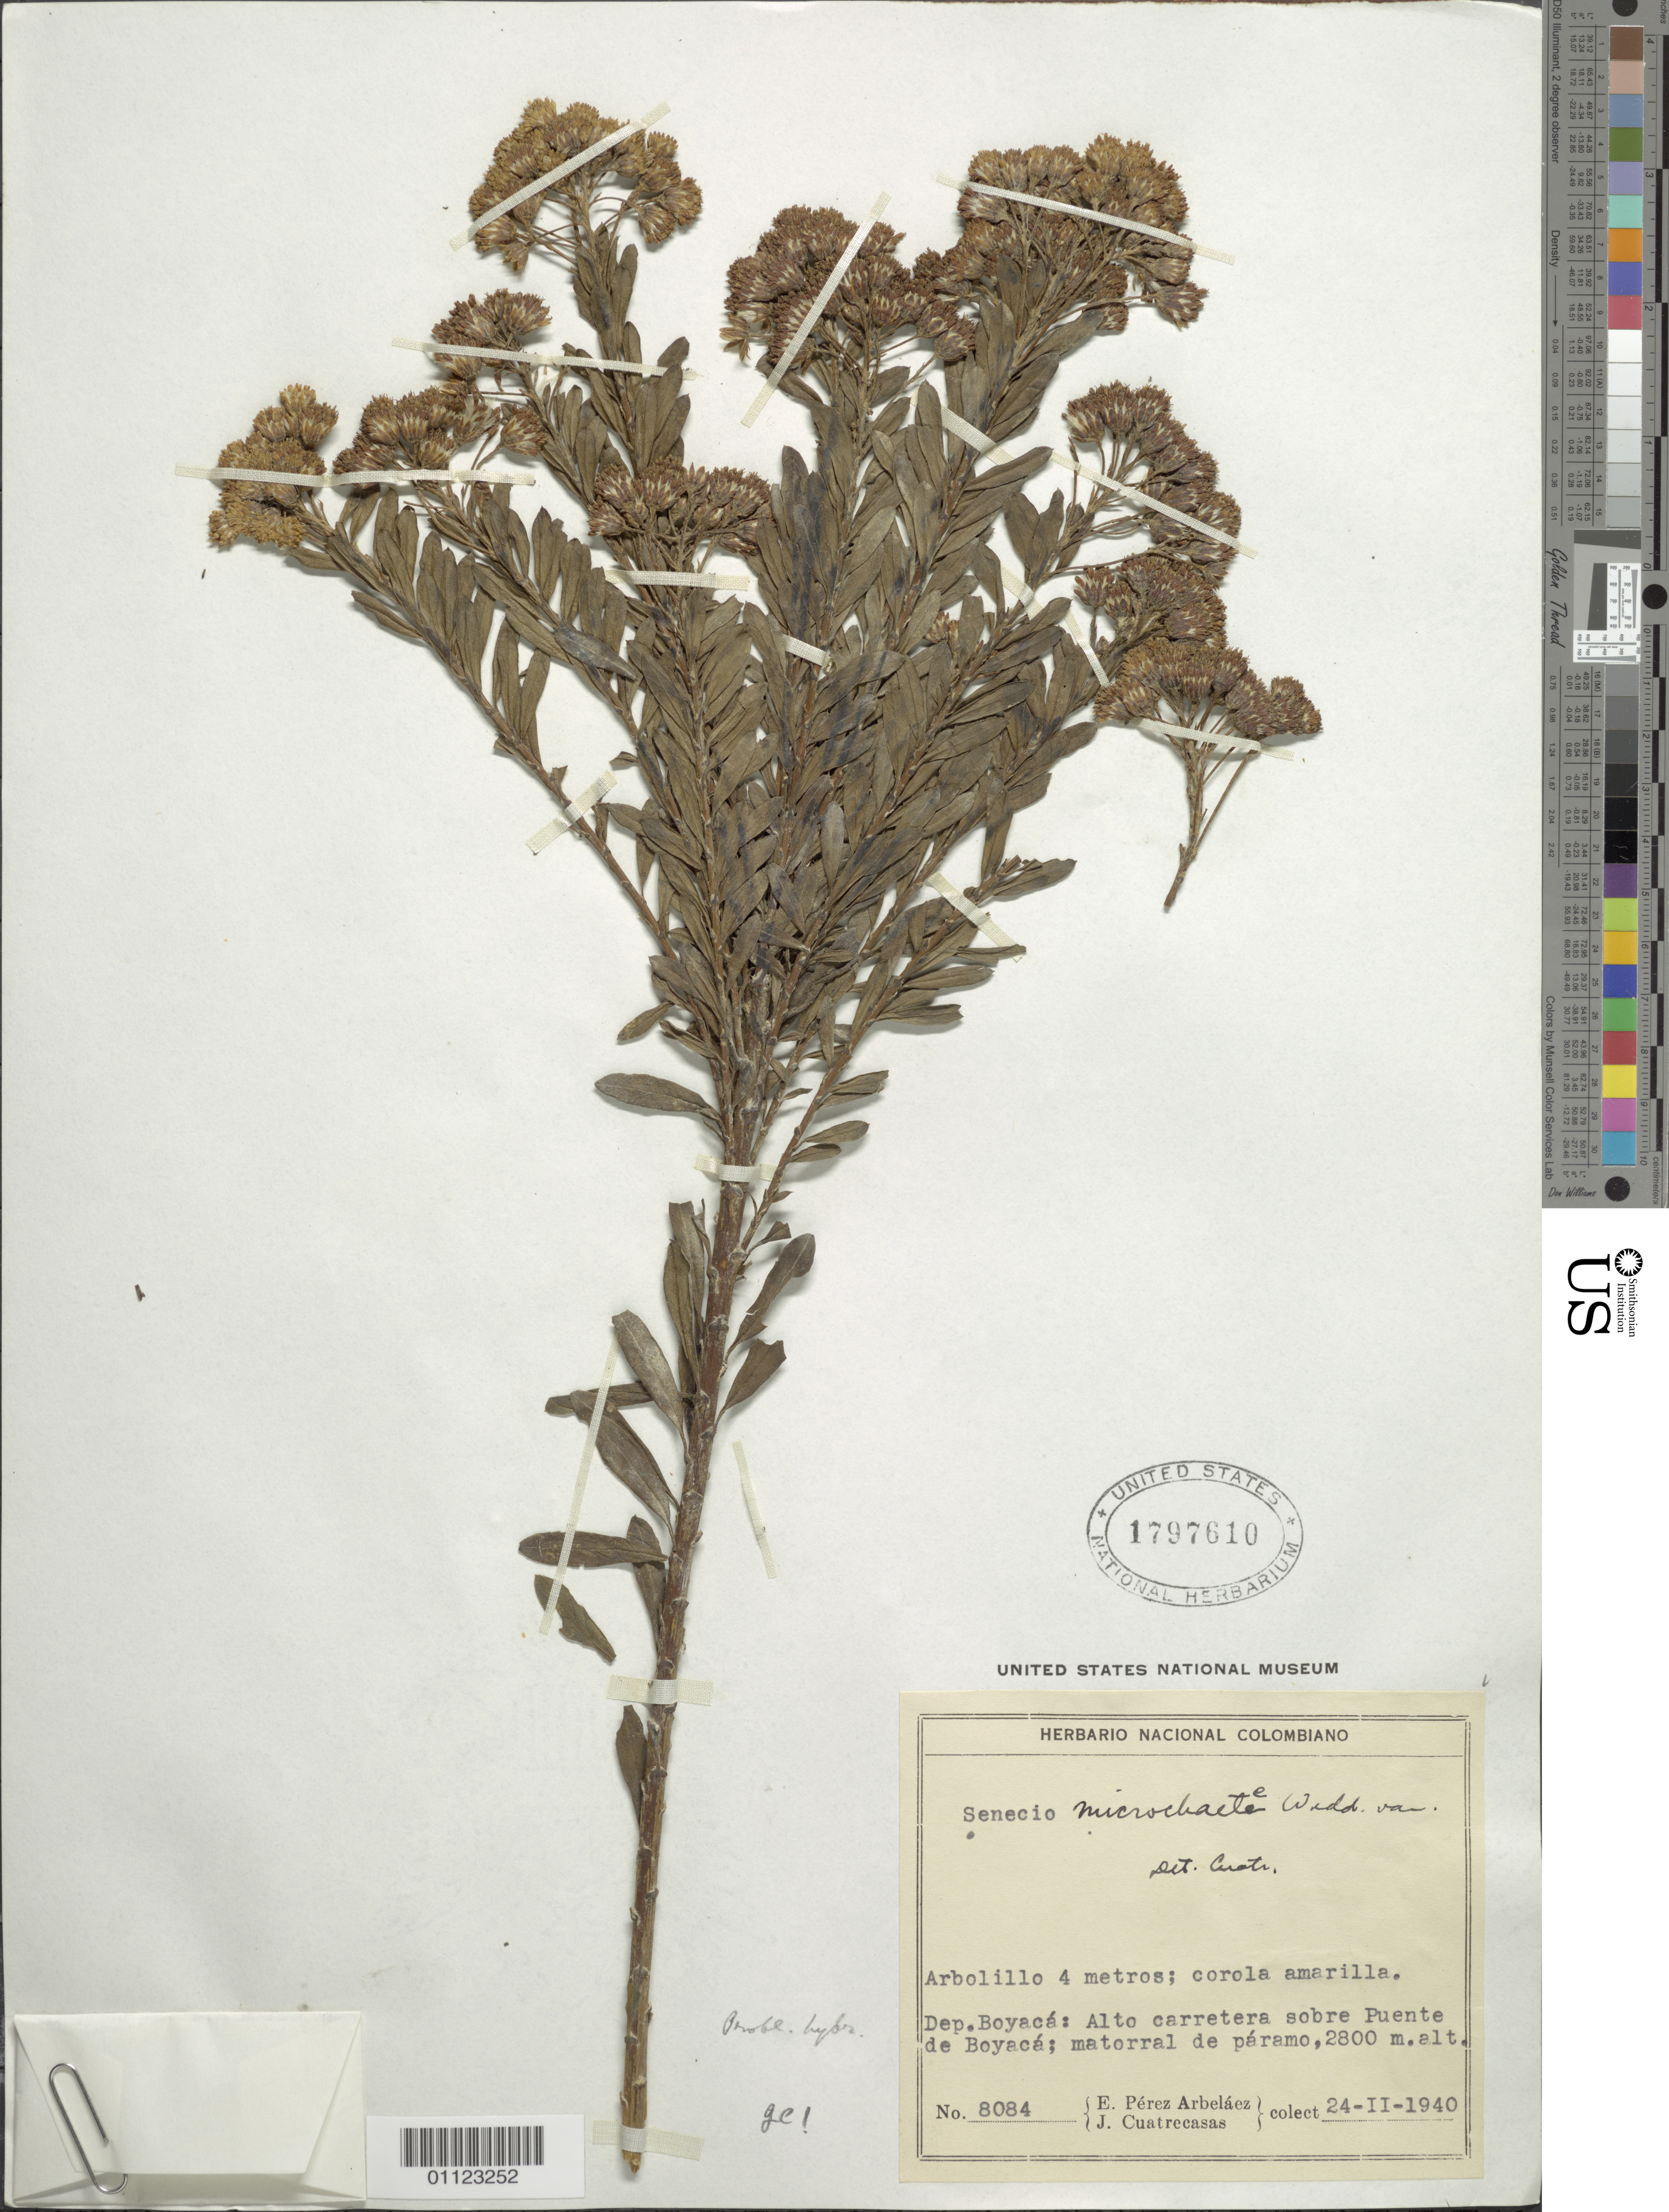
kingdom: Plantae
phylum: Tracheophyta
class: Magnoliopsida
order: Asterales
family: Asteraceae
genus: Pentacalia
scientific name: Pentacalia corymbosa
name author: (Benth.) Cuatrec.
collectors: J. Cuatrecasas & E. Pérez Arbeláez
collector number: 8084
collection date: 1940-02-24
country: Colombia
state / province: Boyacá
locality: Alto carretera sobre Puente de Boyacá.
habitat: Matorral de páramo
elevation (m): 2800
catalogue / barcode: US 1797610